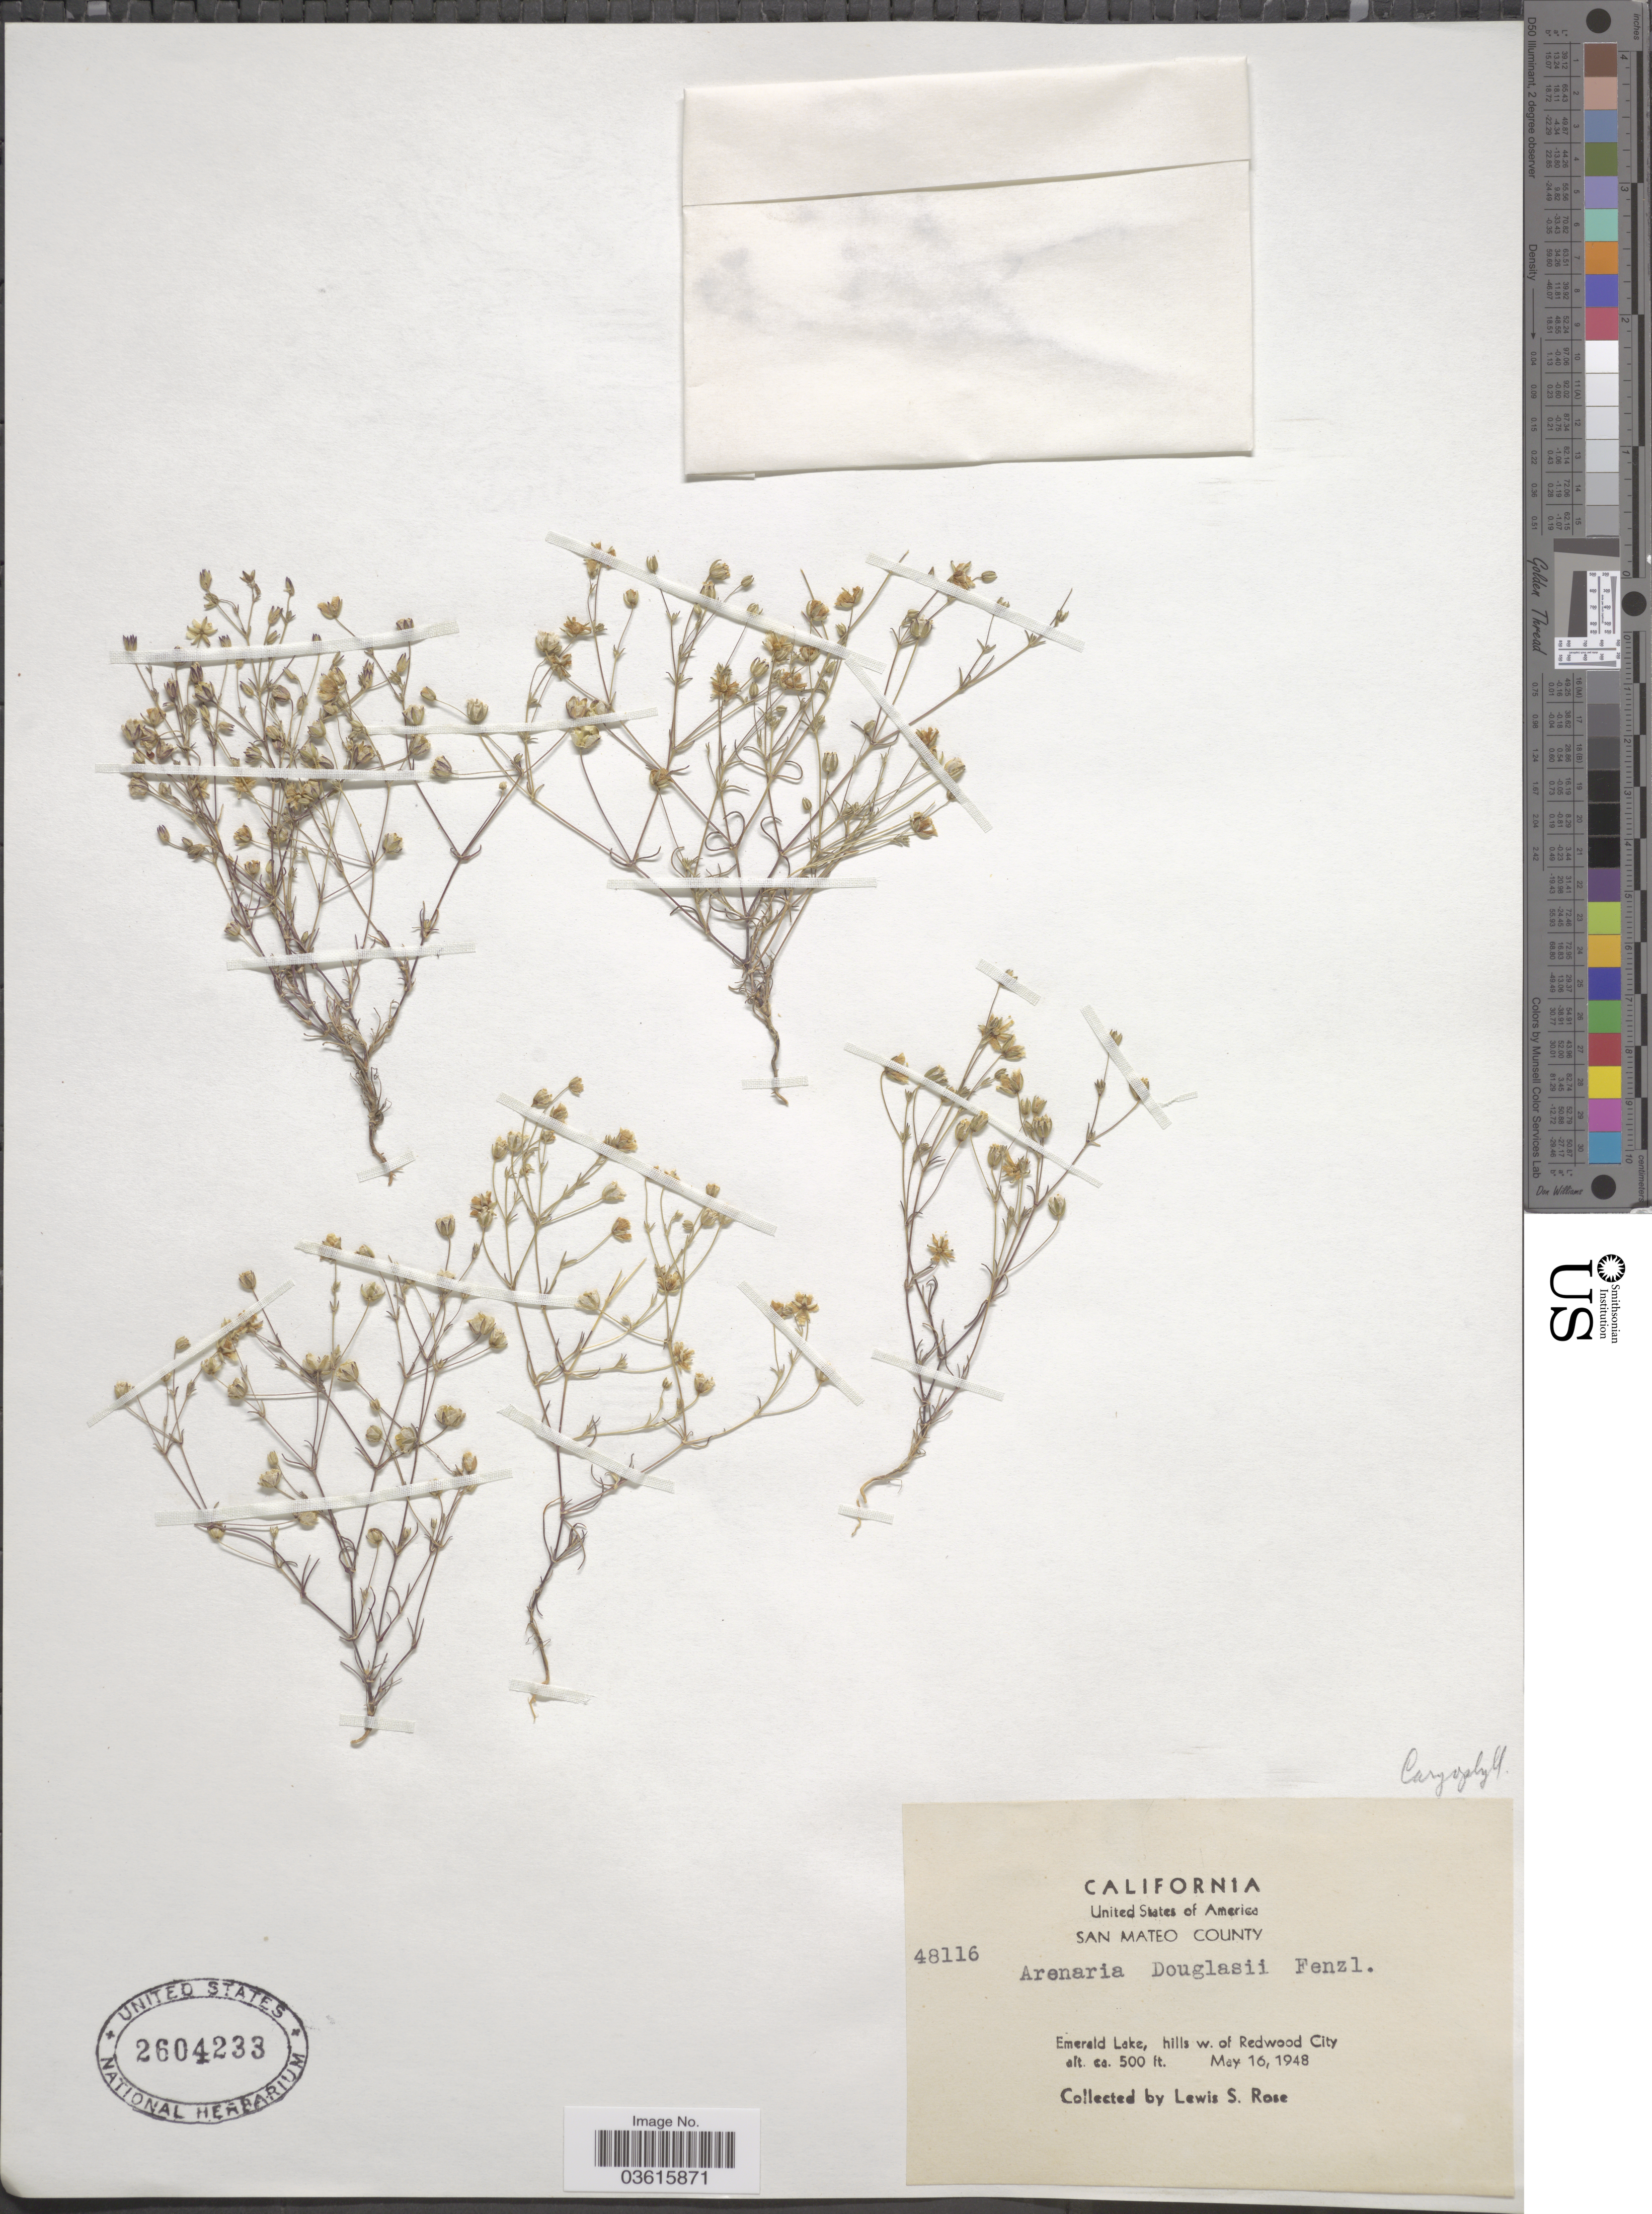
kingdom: Plantae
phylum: Tracheophyta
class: Magnoliopsida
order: Caryophyllales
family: Caryophyllaceae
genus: Minuartia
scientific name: Minuartia douglasii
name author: Mattf.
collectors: L. S. Rose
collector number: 48116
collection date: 1948-05-16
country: United States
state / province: California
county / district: San Mateo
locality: San Mateo County. Emerald Lake, hills w. of Redwood City.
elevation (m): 152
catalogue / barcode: US 2604233